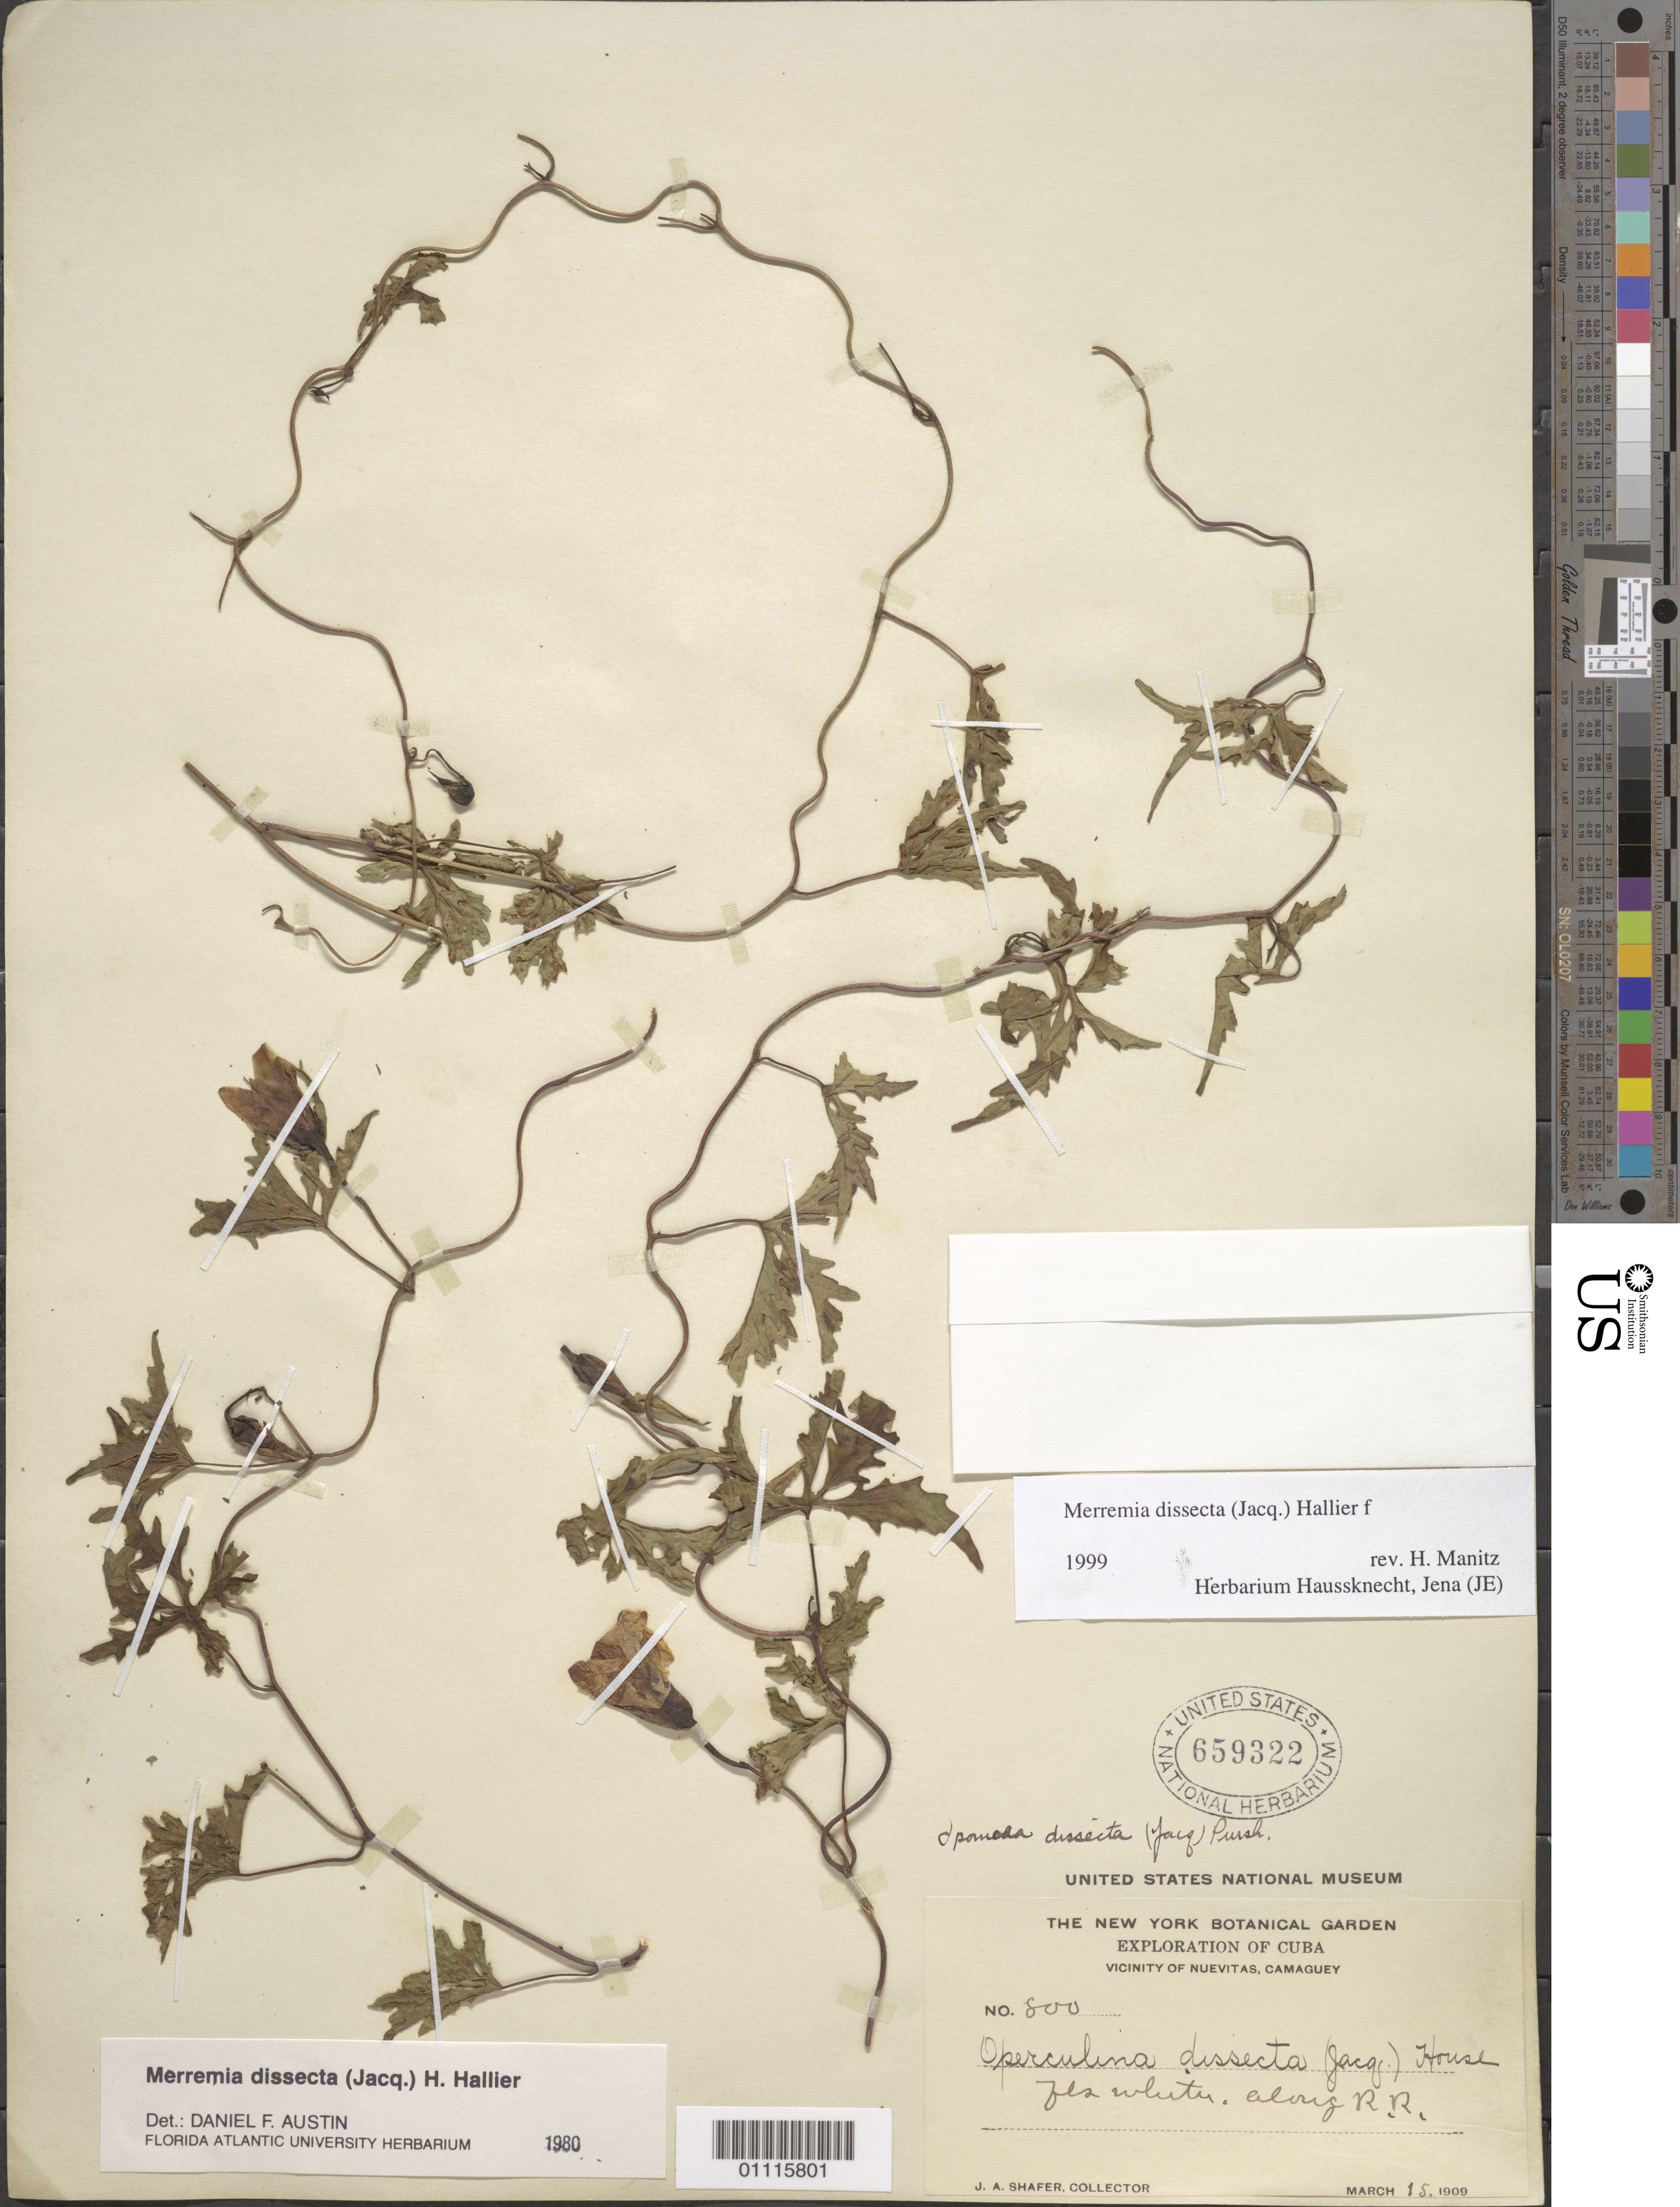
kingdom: Plantae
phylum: Tracheophyta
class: Magnoliopsida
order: Solanales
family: Convolvulaceae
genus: Distimake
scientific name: Distimake dissectus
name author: (Jacq.) A. R. Simões & Staples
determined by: Strong, Mark T., (BOT), Smithsonian Institution - National Museum of Natural History (UNITED STATES)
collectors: J. A. Shafer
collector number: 800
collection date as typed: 15 Mar 1909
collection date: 1909-03-15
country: Cuba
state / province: Camagüey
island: Cuba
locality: Vicinity of Nuevitas Along R R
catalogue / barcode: US 659322